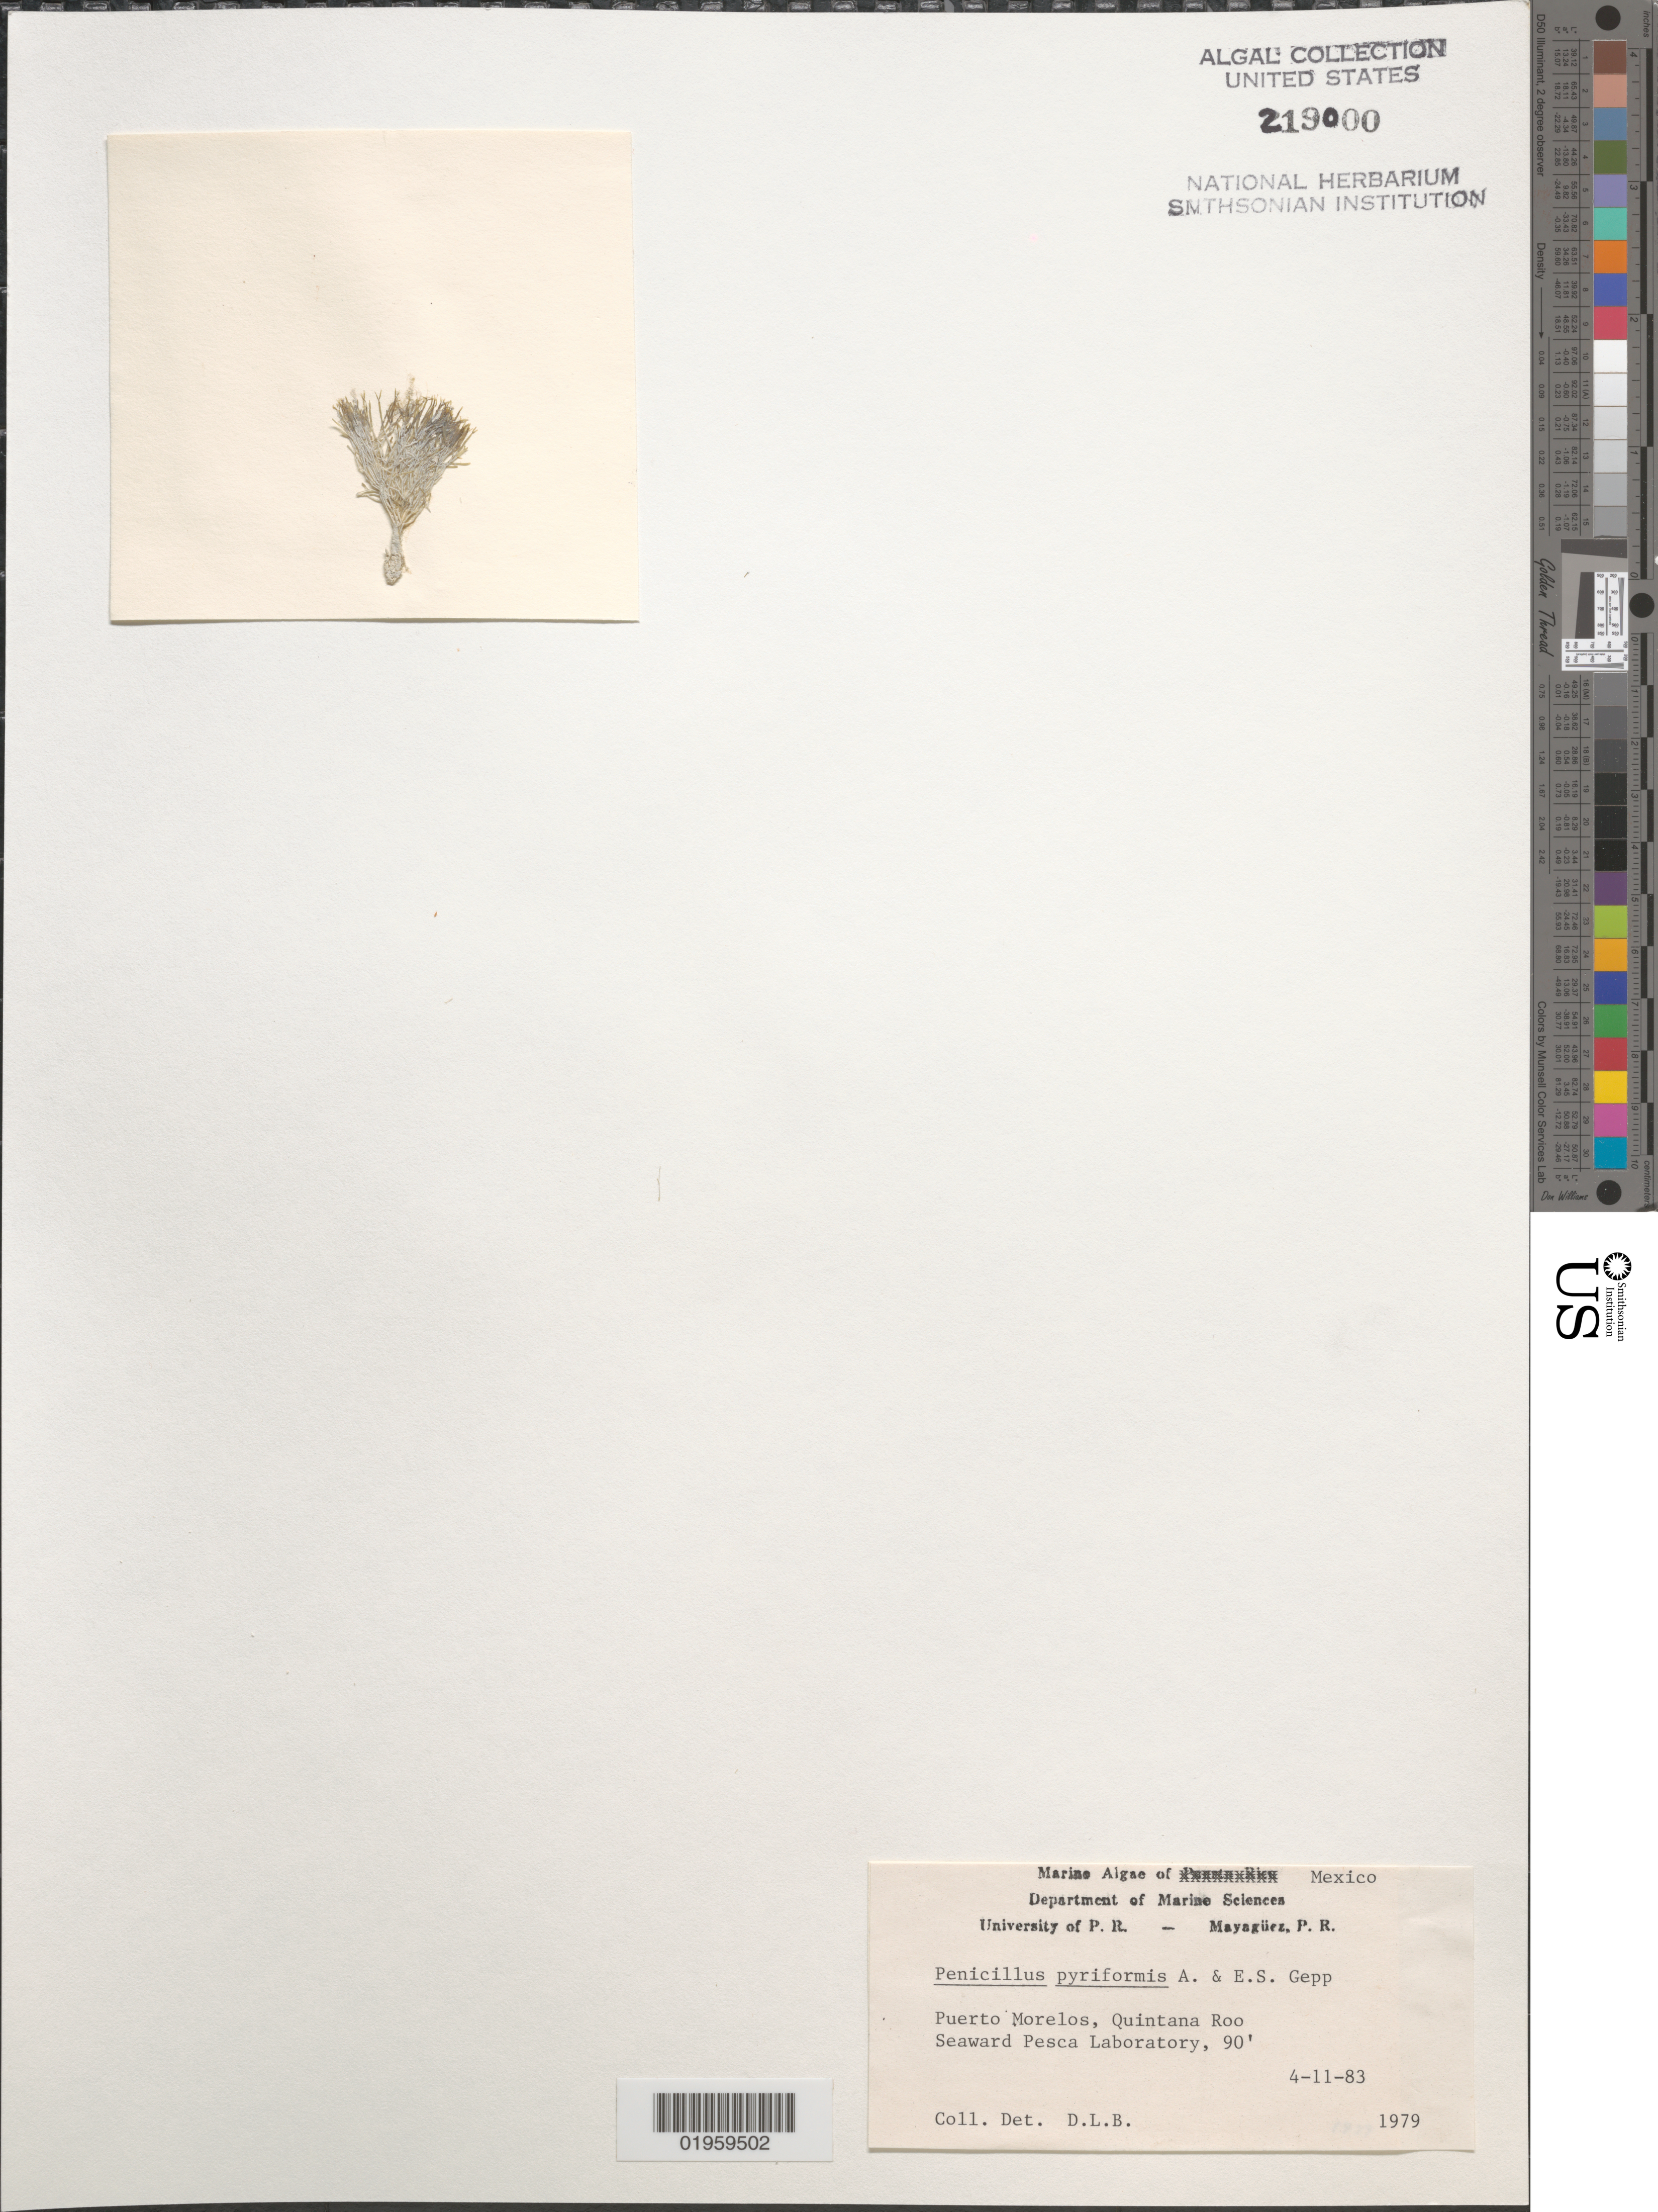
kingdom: Plantae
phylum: Chlorophyta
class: Ulvophyceae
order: Bryopsidales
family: Udoteaceae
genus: Penicillus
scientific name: Penicillus pyriformis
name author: A. Gepp & E. Gepp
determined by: Ballantine, D. L.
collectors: D.L. Ballantine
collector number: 1979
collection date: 1983-04-11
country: Mexico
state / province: Quintana Roo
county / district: Puerto Morelos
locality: Seaward Pesca Laboratory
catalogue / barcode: US 219000